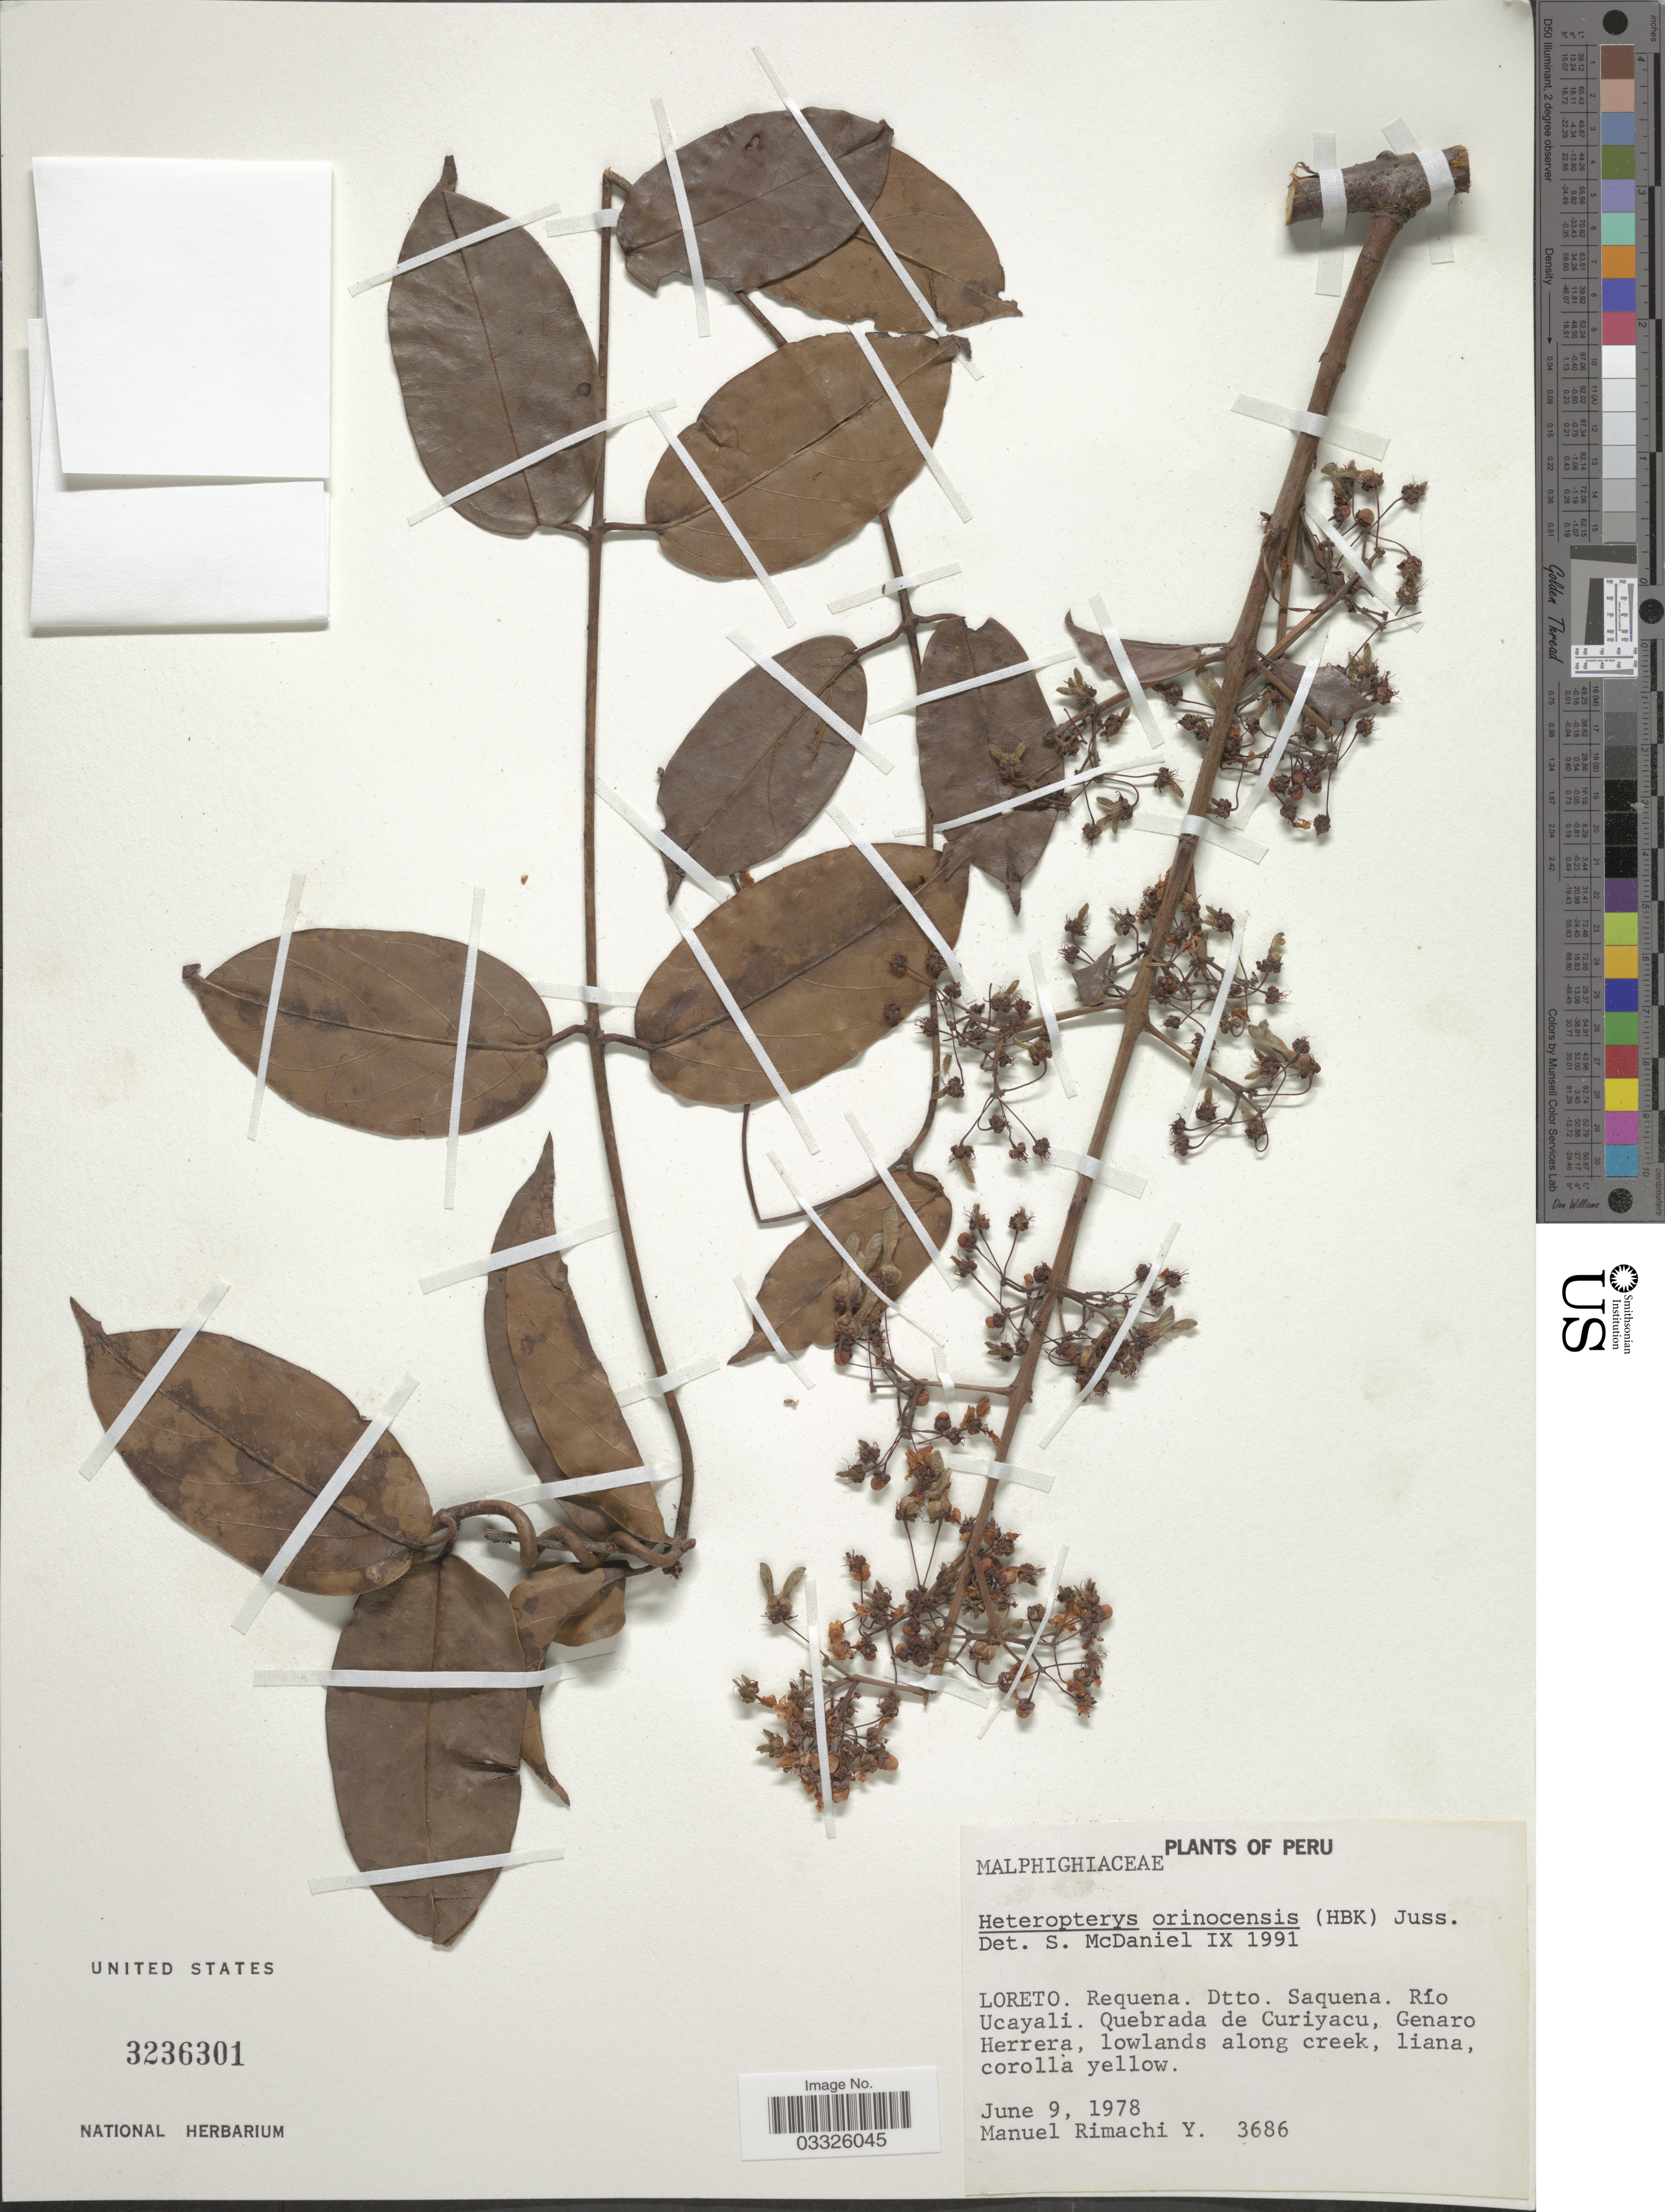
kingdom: Plantae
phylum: Tracheophyta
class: Magnoliopsida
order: Malpighiales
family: Malpighiaceae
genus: Heteropterys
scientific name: Heteropterys orinocensis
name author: (Kunth) A. Juss.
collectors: M. Rimachi Y.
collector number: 3686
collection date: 1978-06-09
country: Peru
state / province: Loreto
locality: Requena. Dtto. Saquena. Río Ucayali. Quebrada de Curiyacu, Genaro Herrera.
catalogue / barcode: US 3236301